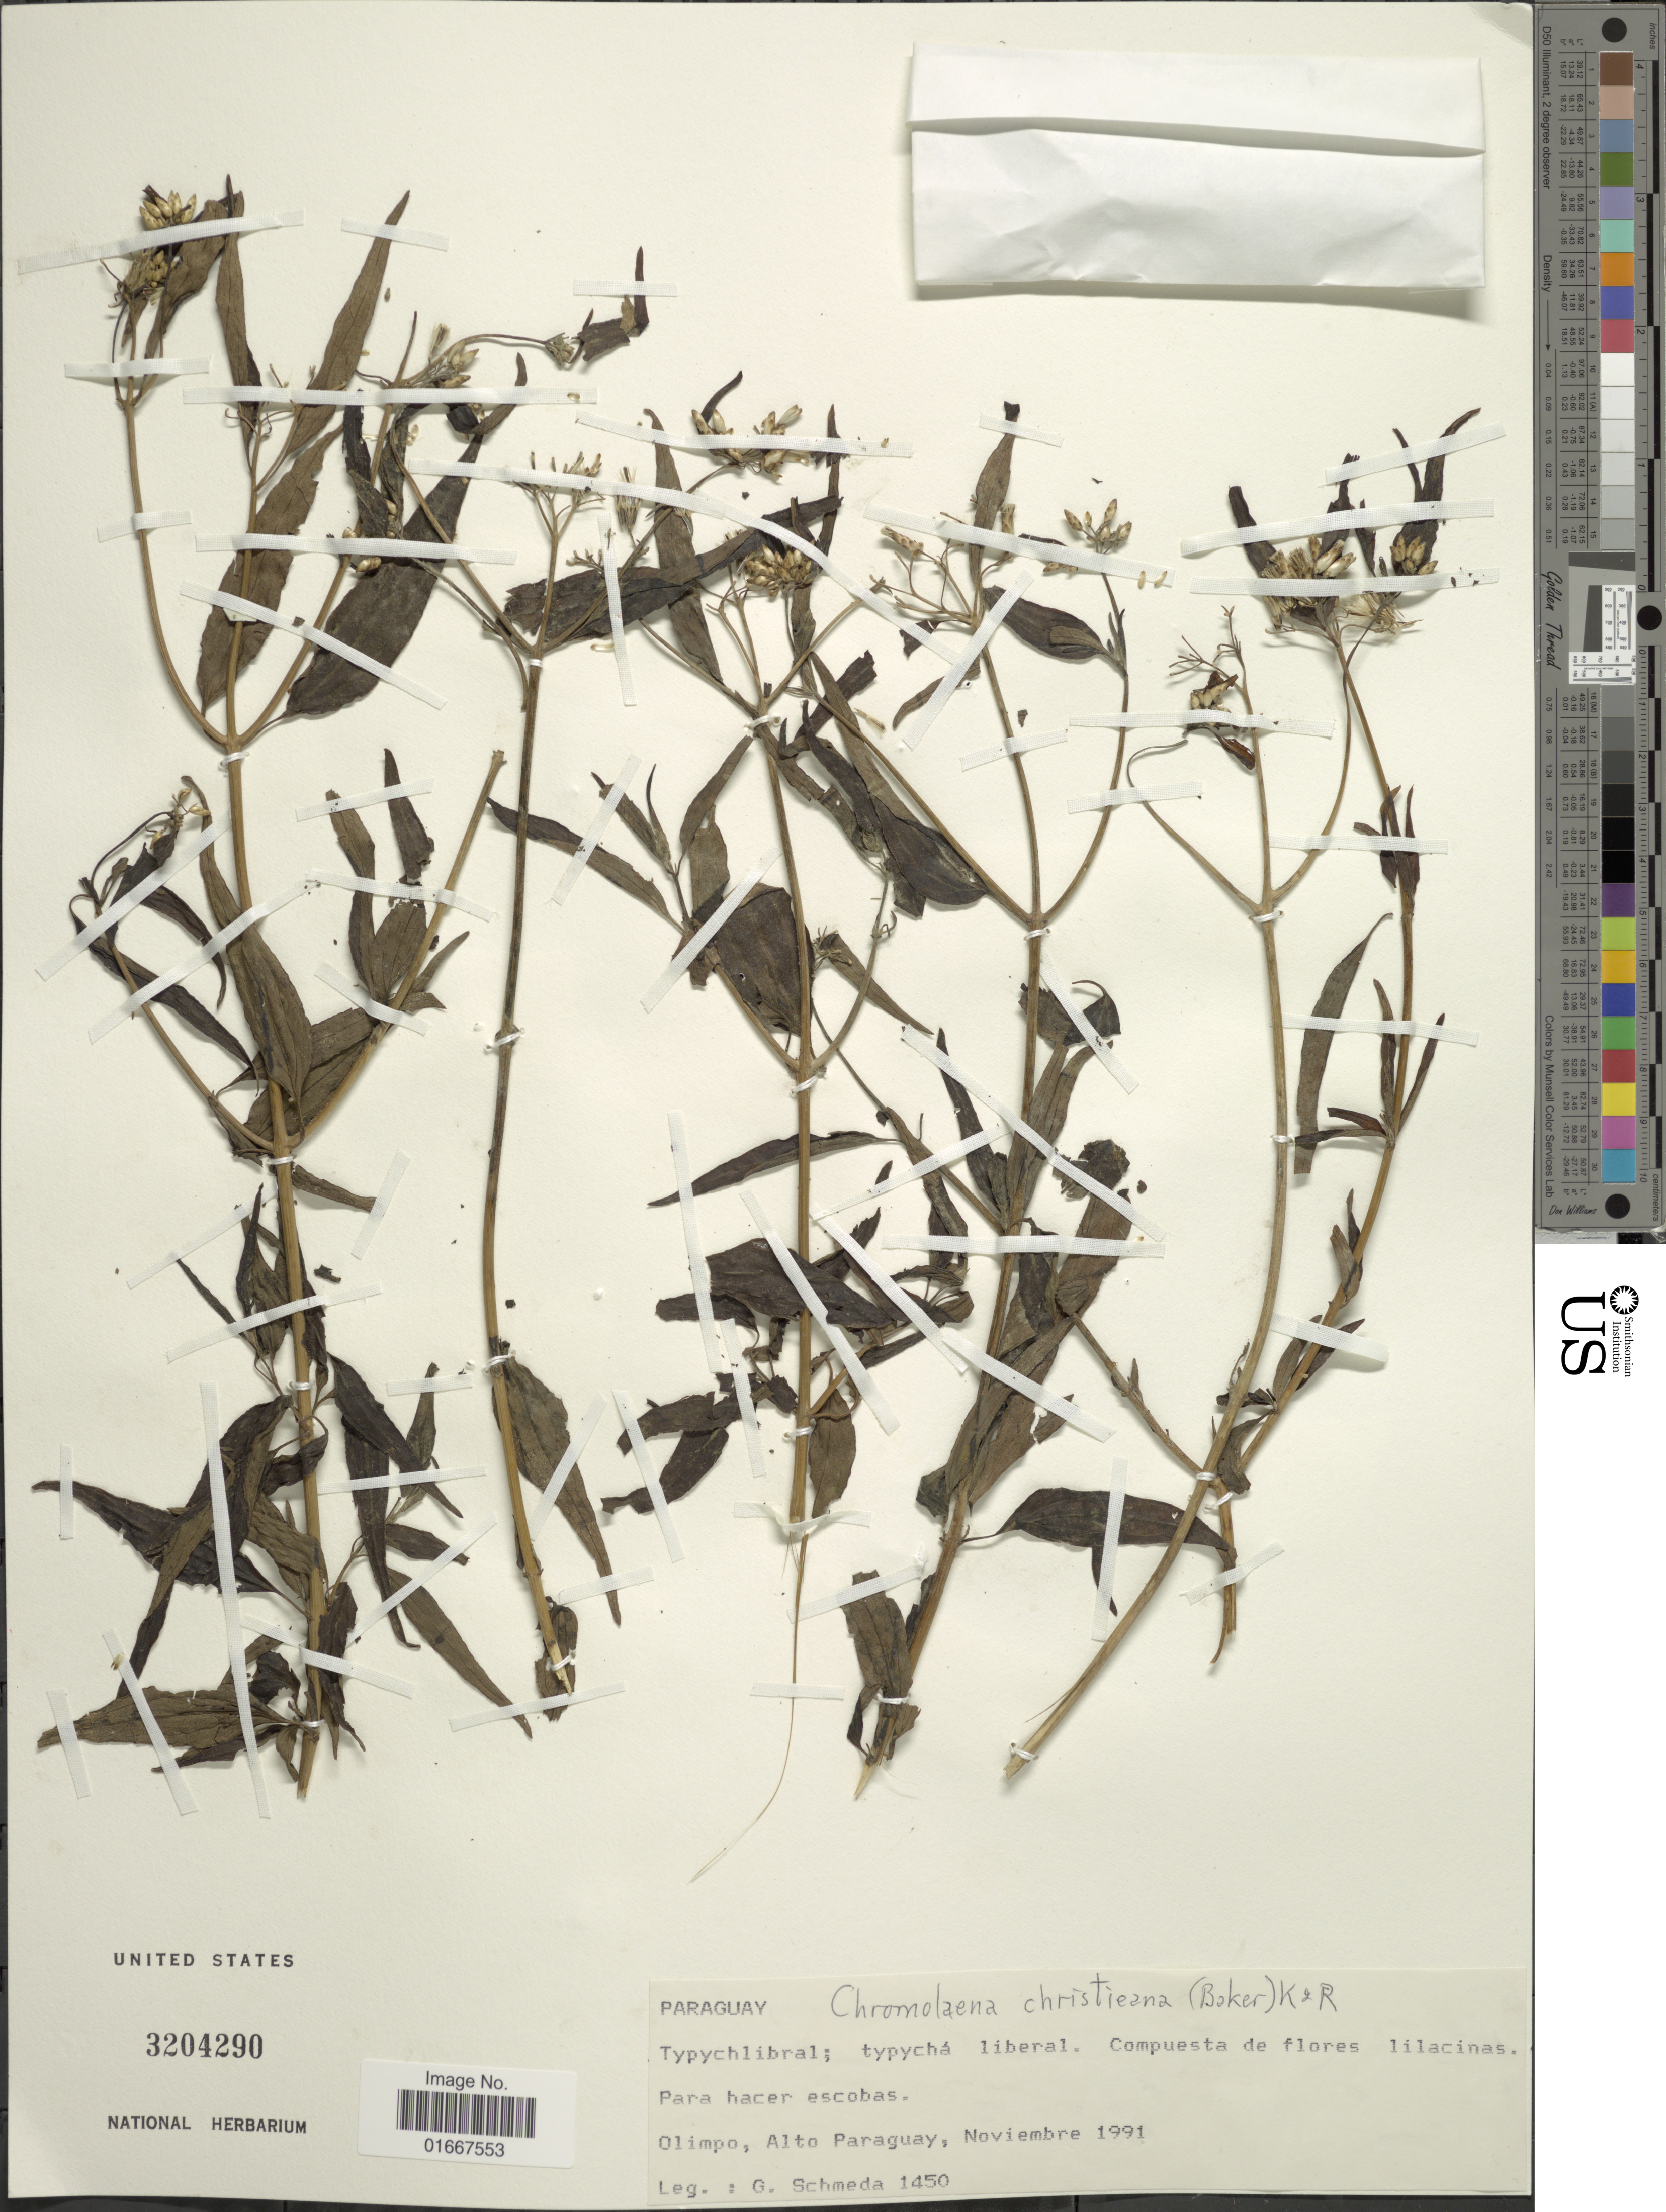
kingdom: Plantae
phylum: Tracheophyta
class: Magnoliopsida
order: Asterales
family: Asteraceae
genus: Chromolaena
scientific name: Chromolaena christieana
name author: (Baker) R.M. King & H. Rob.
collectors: G. Schmeda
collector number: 1450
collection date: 1991-11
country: Paraguay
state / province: Alto Paraguay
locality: Olimpo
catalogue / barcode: US 3204290